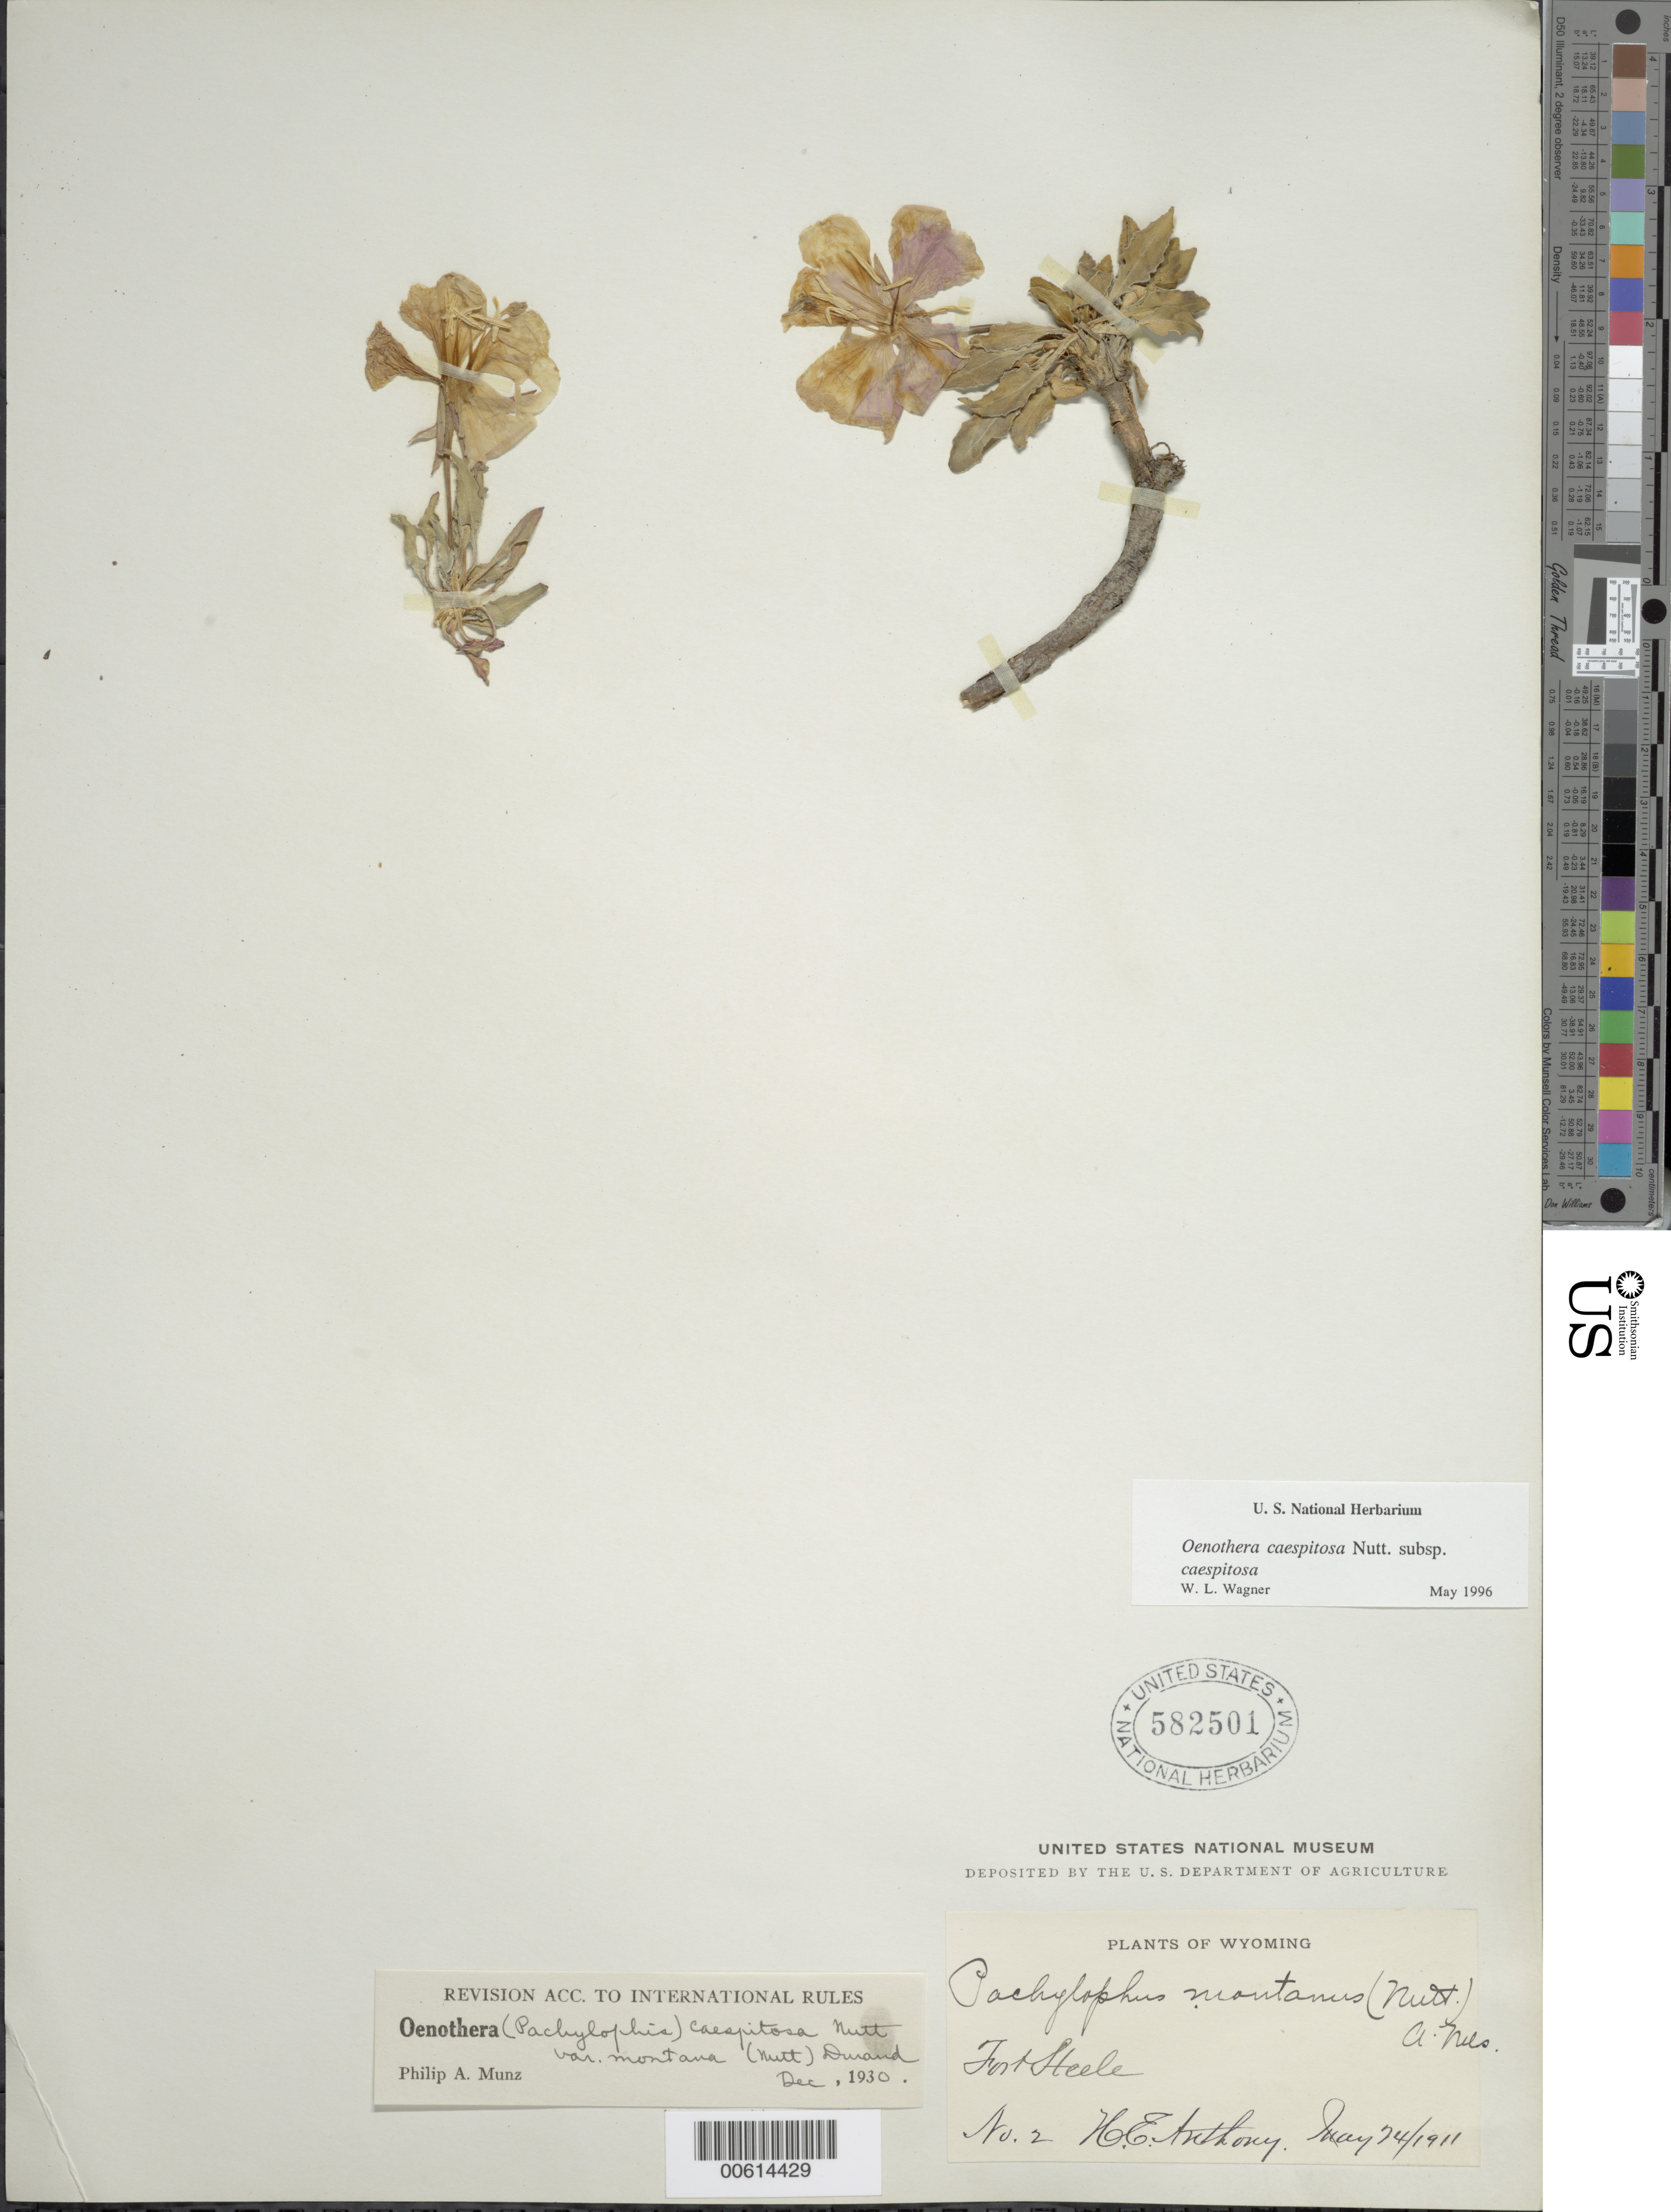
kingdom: Plantae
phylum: Tracheophyta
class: Magnoliopsida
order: Myrtales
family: Onagraceae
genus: Oenothera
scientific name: Oenothera cespitosa subsp. cespitosa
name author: Nutt.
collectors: W. E. Anthony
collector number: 2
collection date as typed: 24 May 1911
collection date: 1911-05-24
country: United States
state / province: Wyoming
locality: Fort Steele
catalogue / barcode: US 582501